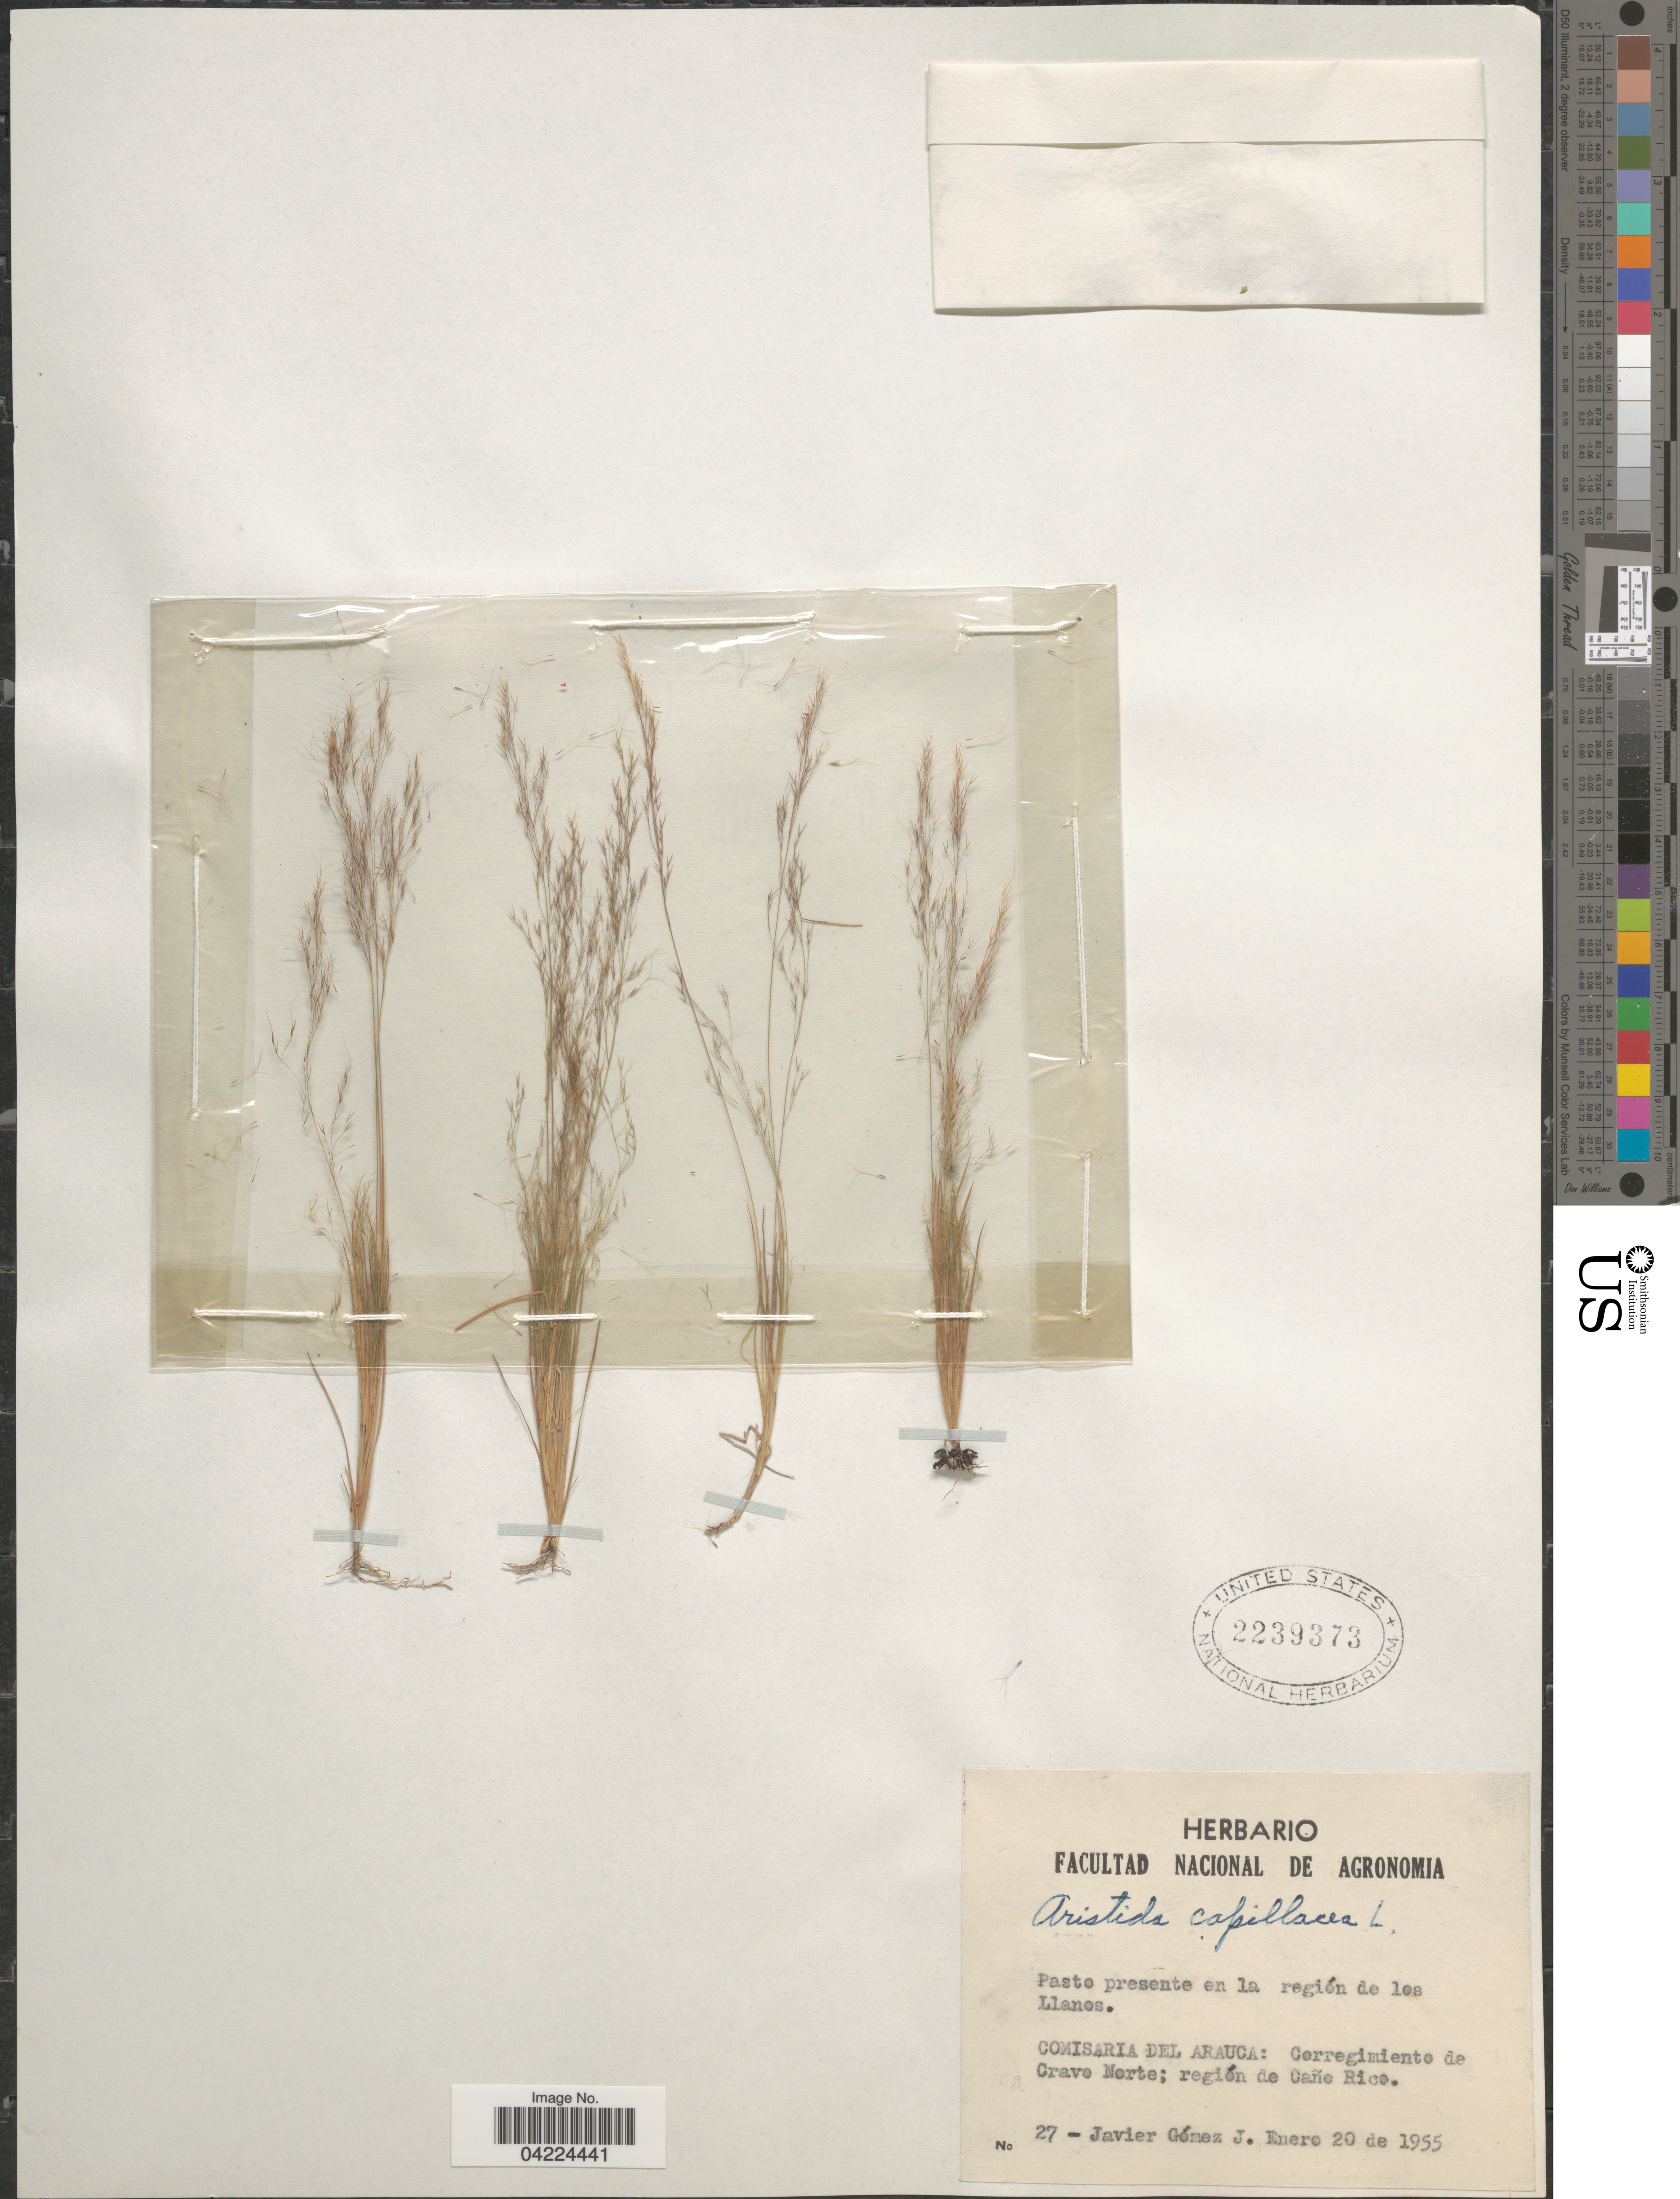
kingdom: Plantae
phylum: Tracheophyta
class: Liliopsida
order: Poales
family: Poaceae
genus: Aristida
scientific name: Aristida capillacea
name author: Lam.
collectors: G. Javier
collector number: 27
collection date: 1955-01-20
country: Colombia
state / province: Arauca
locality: Pasto presente en la región de los Llanos. Comisaria del Arauca: Corregimiento de Cravo Norte; región de Caño Rico.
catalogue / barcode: US 2239373